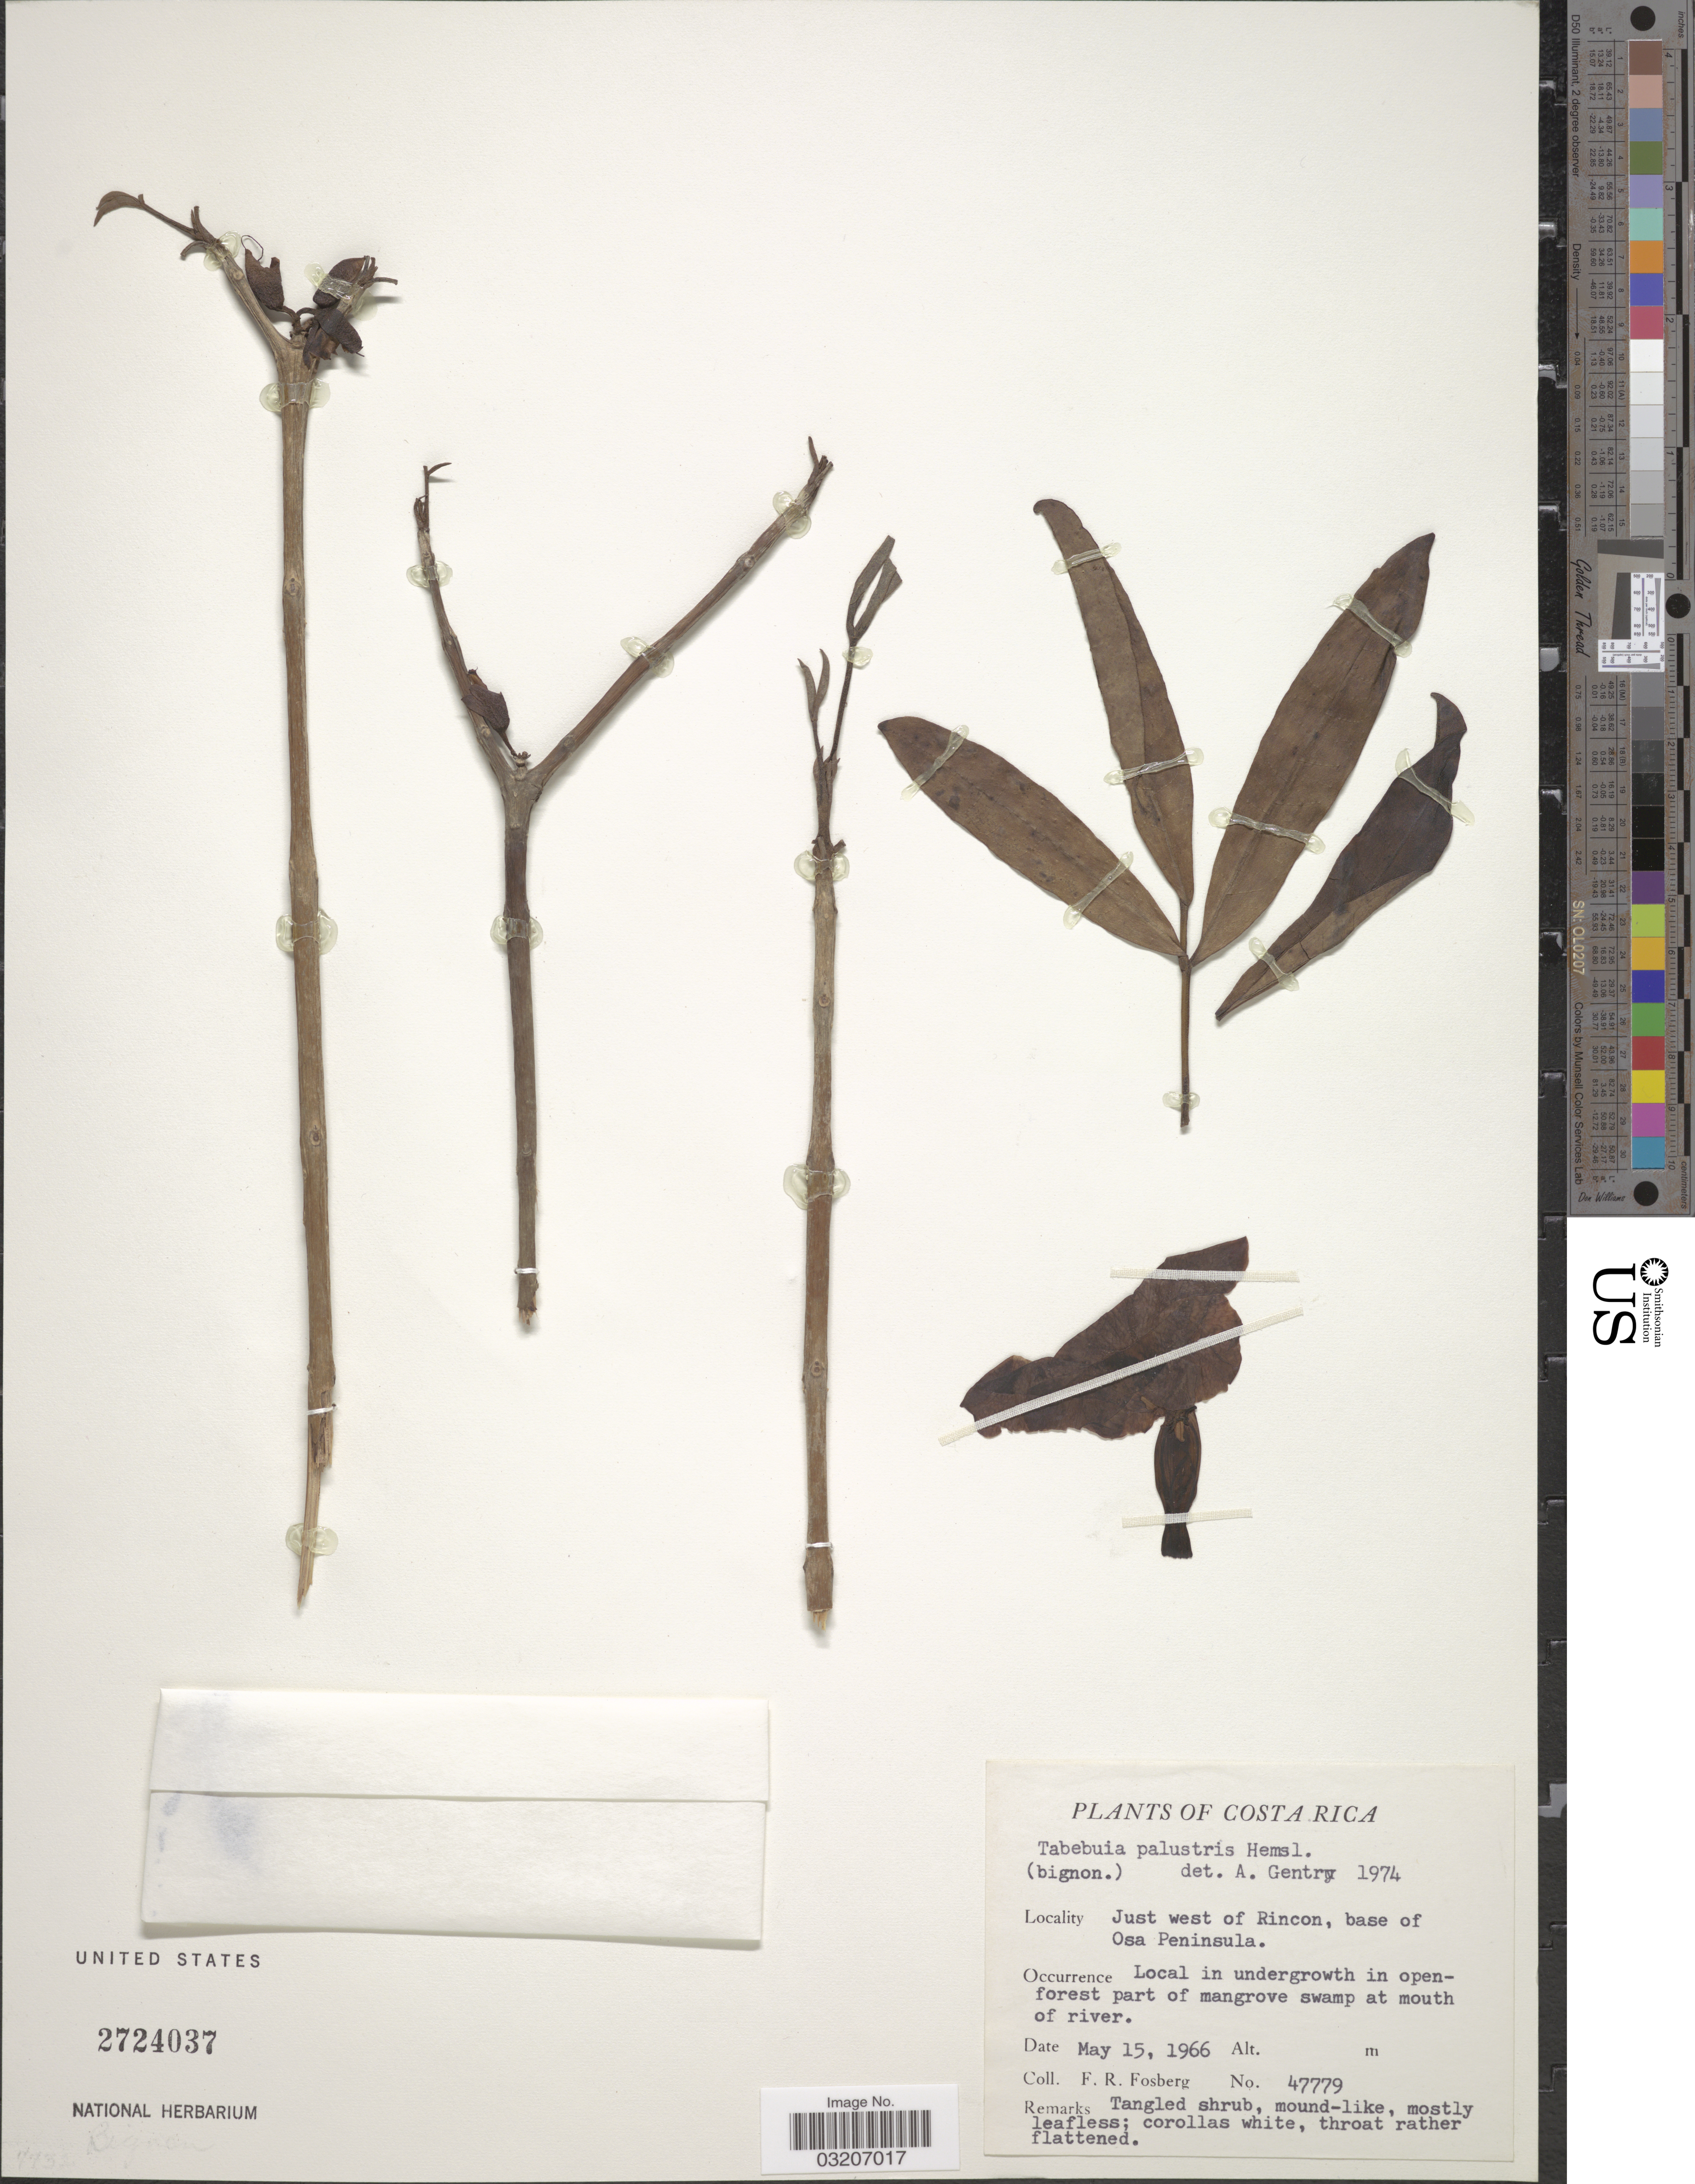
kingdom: Plantae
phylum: Tracheophyta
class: Magnoliopsida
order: Lamiales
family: Bignoniaceae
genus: Tabebuia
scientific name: Tabebuia palustris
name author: Hemsl.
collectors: F. R. Fosberg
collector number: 47779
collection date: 1966-05-15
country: Costa Rica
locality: Just west of Rincon, base of Osa Peninsula.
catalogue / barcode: US 2724037